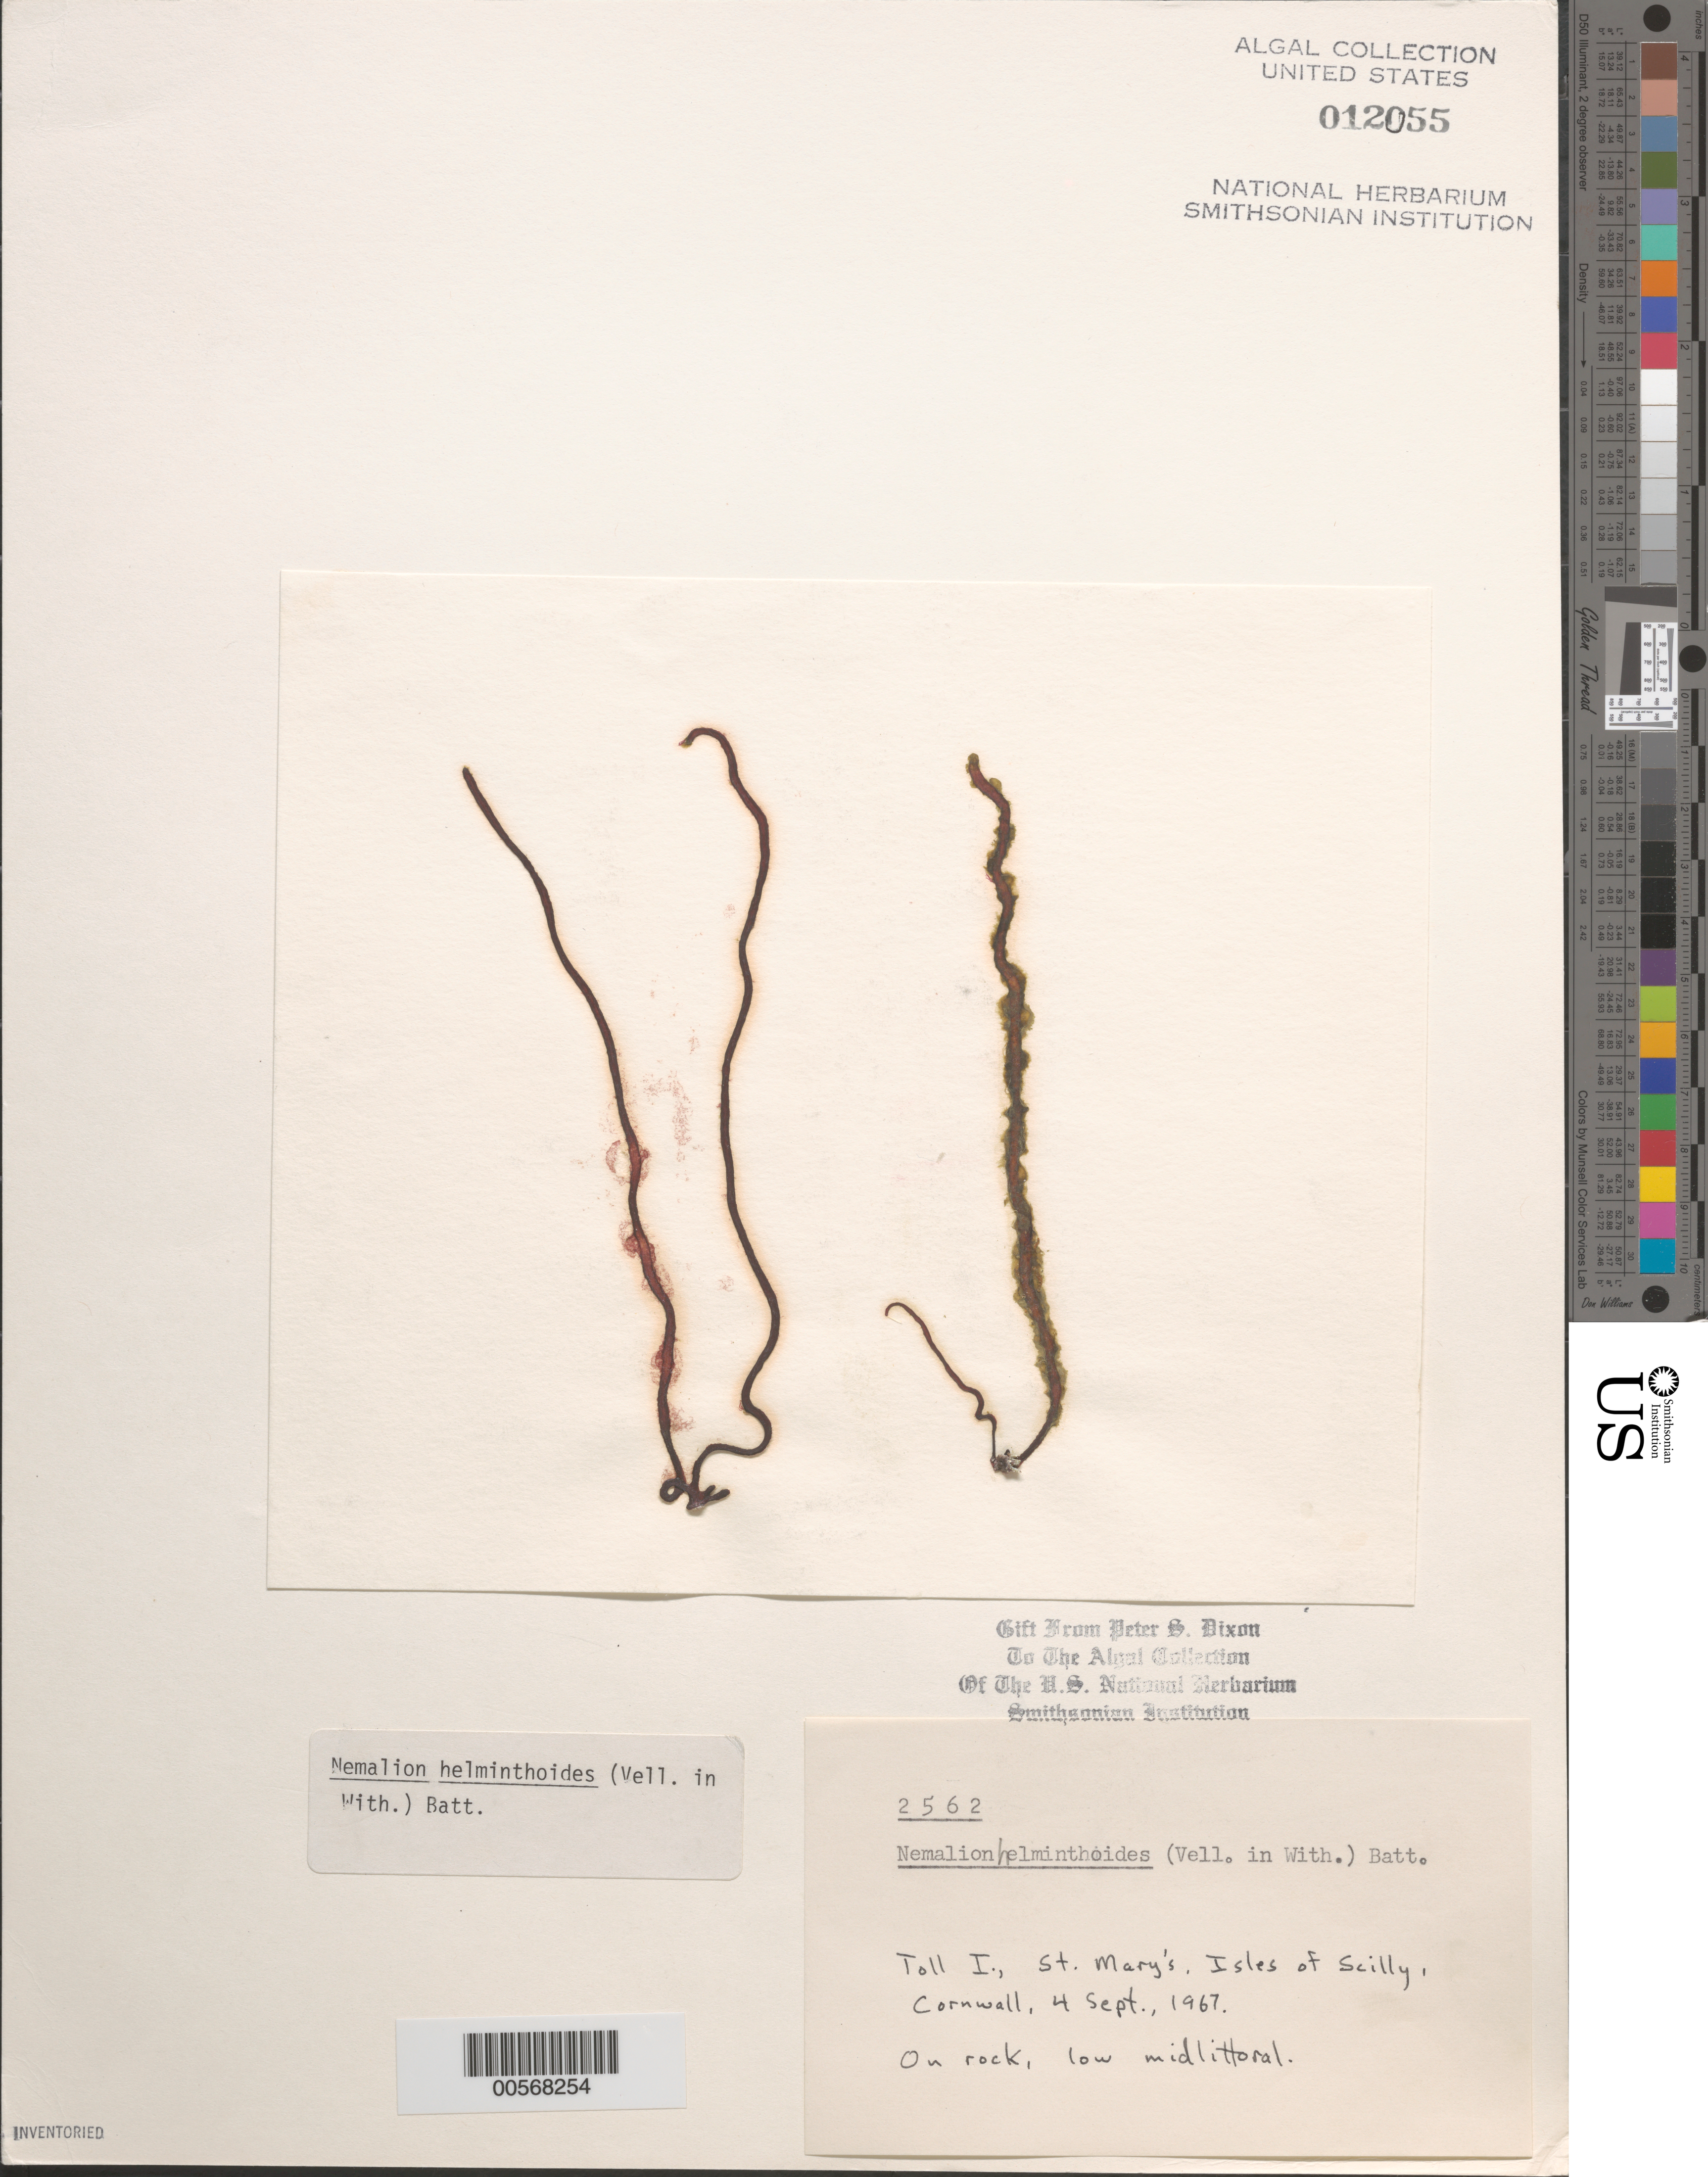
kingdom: Plantae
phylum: Rhodophyta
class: Florideophyceae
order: Nemaliales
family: Nemaliaceae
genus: Nemalion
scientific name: Nemalion multifidum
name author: (Lyngb.) Chauvin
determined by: Algae name updating Project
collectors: P. S. Dixon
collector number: PSD 2562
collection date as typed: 04 Sep 1967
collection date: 1967-09-04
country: United Kingdom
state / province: England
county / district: Council of the Isles of Scilly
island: St. Mary's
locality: Toll Island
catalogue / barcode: US 12055